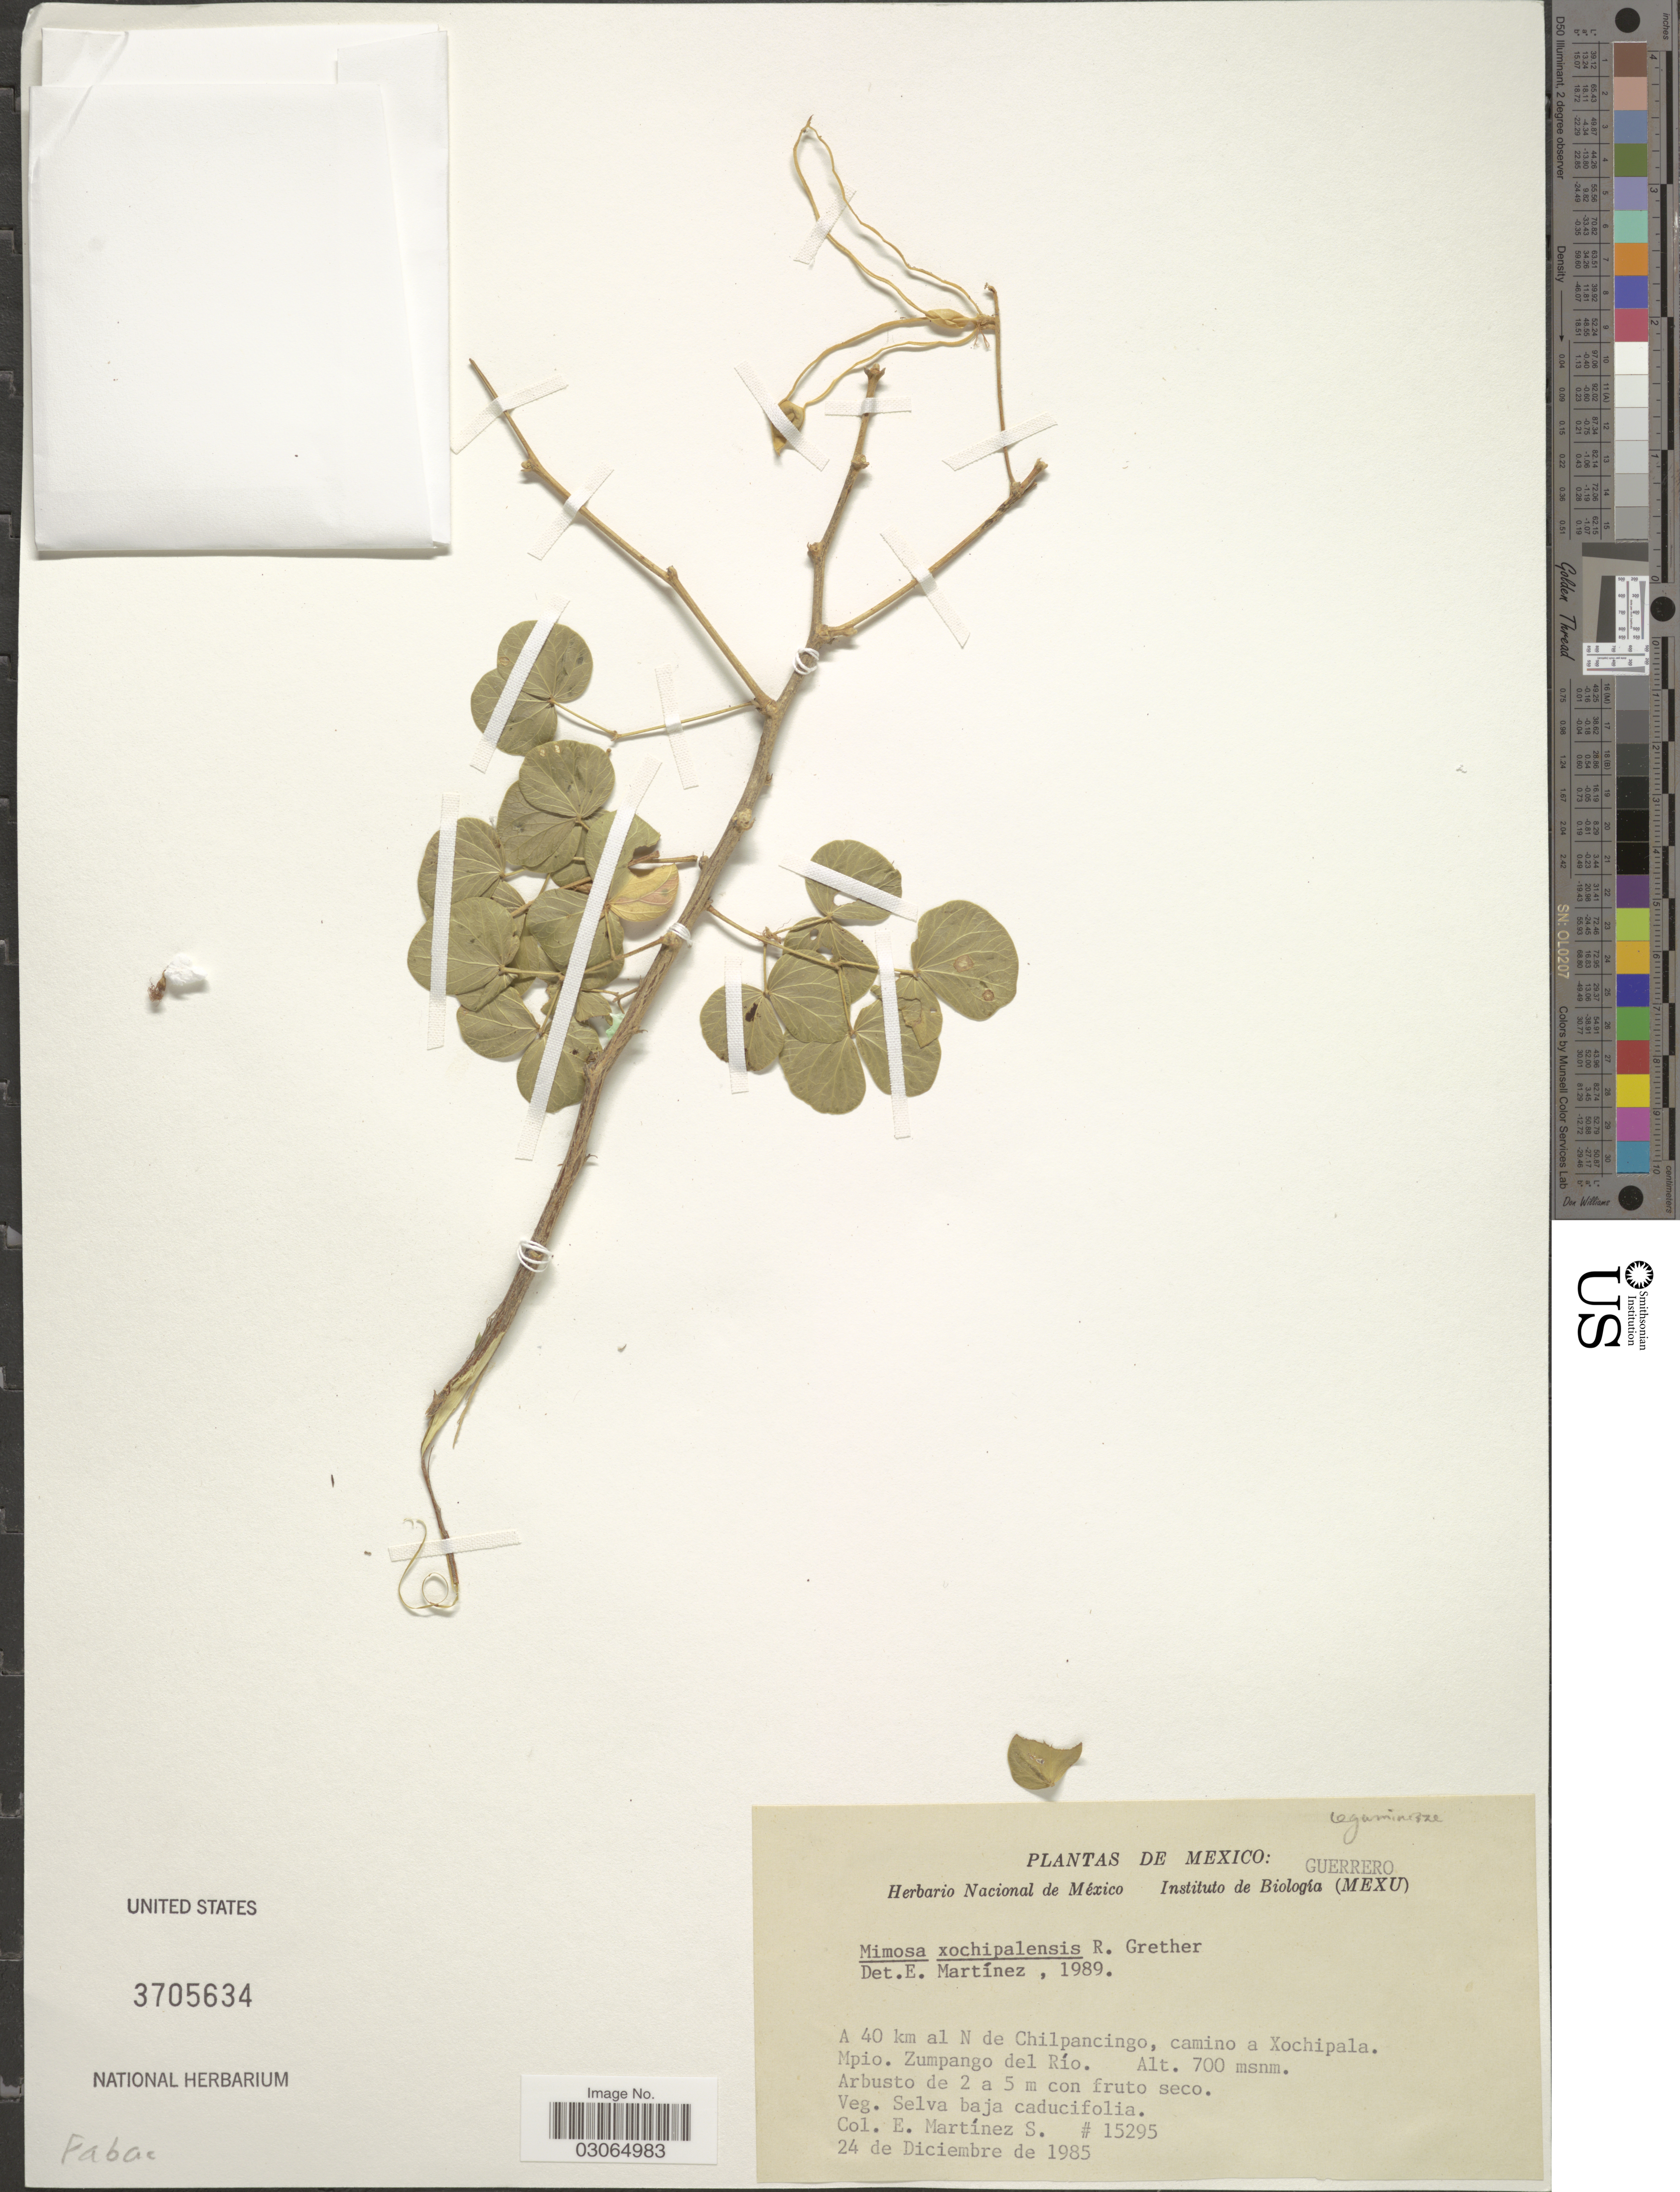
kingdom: Plantae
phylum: Tracheophyta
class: Magnoliopsida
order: Fabales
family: Fabaceae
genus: Mimosa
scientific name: Mimosa xochipalensis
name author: R. Grether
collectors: E. M. Martínez S.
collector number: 15295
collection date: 1985-12-24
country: Mexico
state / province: Guerrero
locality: A 40 km al N de Chilpancingo, camino a Xochipala. Mpio. Zumpango del Río.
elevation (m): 700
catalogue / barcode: US 3705634